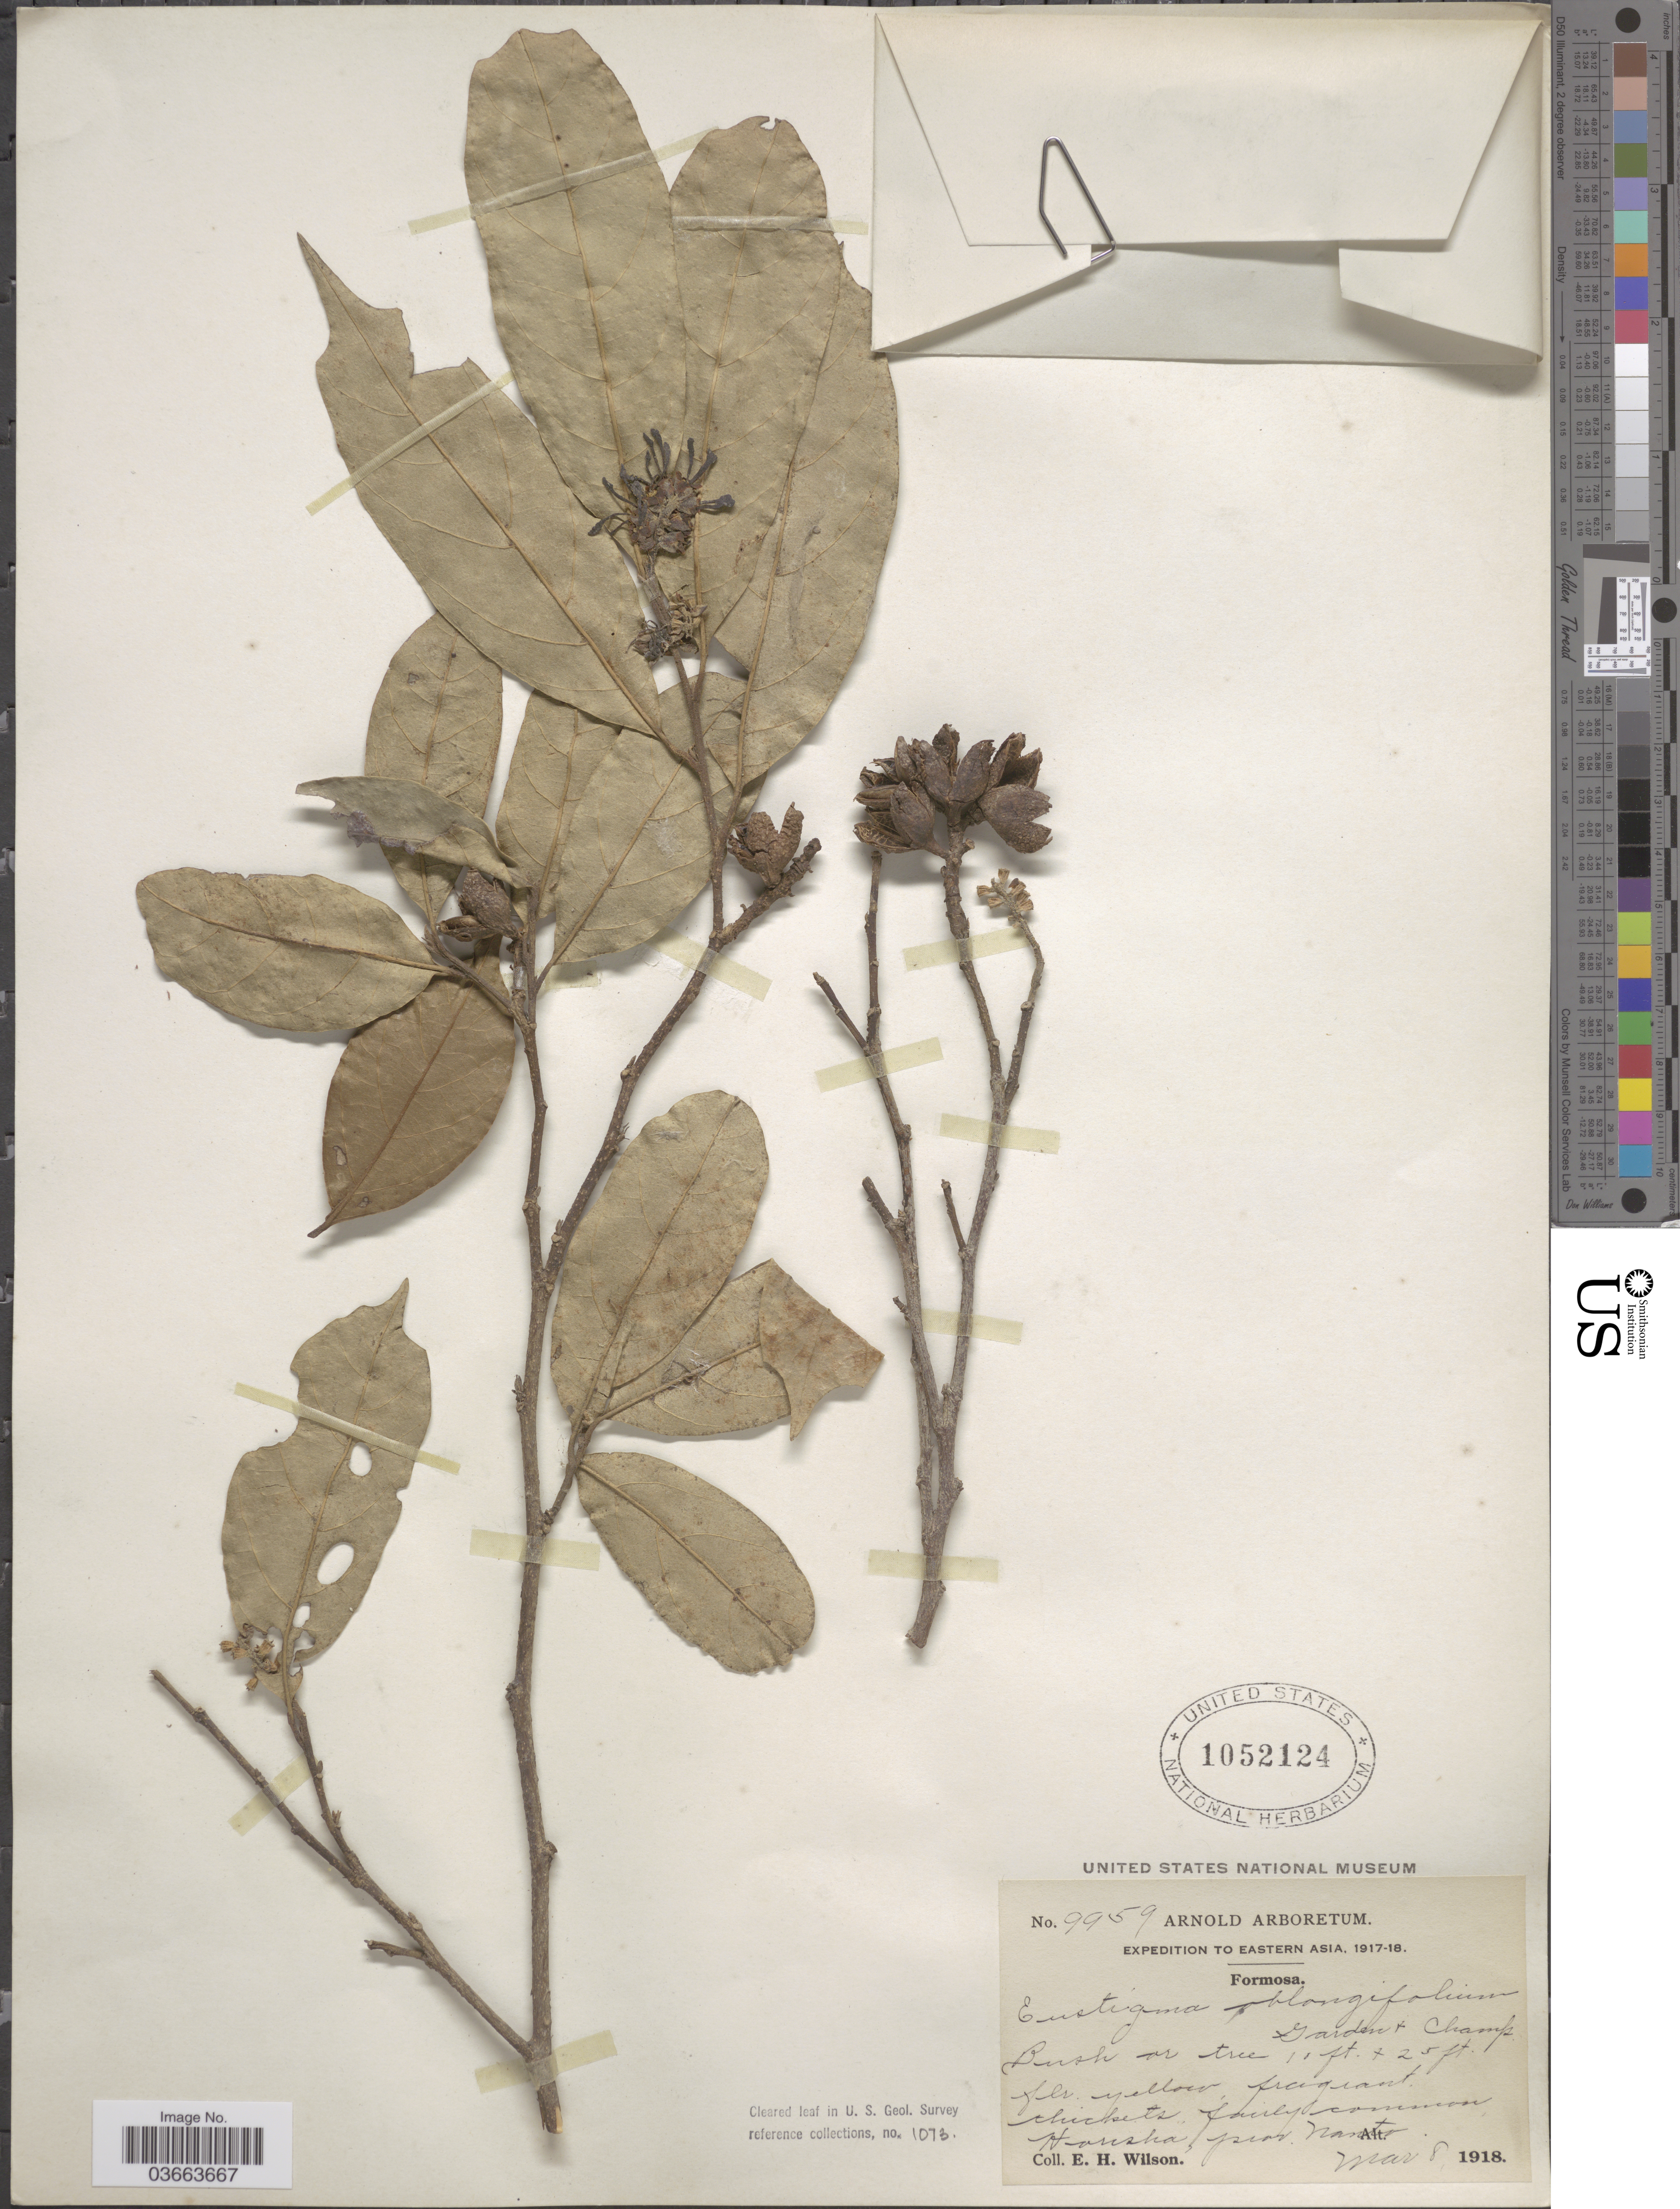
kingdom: Plantae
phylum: Tracheophyta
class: Magnoliopsida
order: Saxifragales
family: Hamamelidaceae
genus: Eustigma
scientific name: Eustigma oblongifolium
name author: Gardner & Champ.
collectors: E. Wilson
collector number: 9959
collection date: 1918-03-08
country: Taiwan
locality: Formosa. Hansha, prov. Nanto.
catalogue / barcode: US 1052124